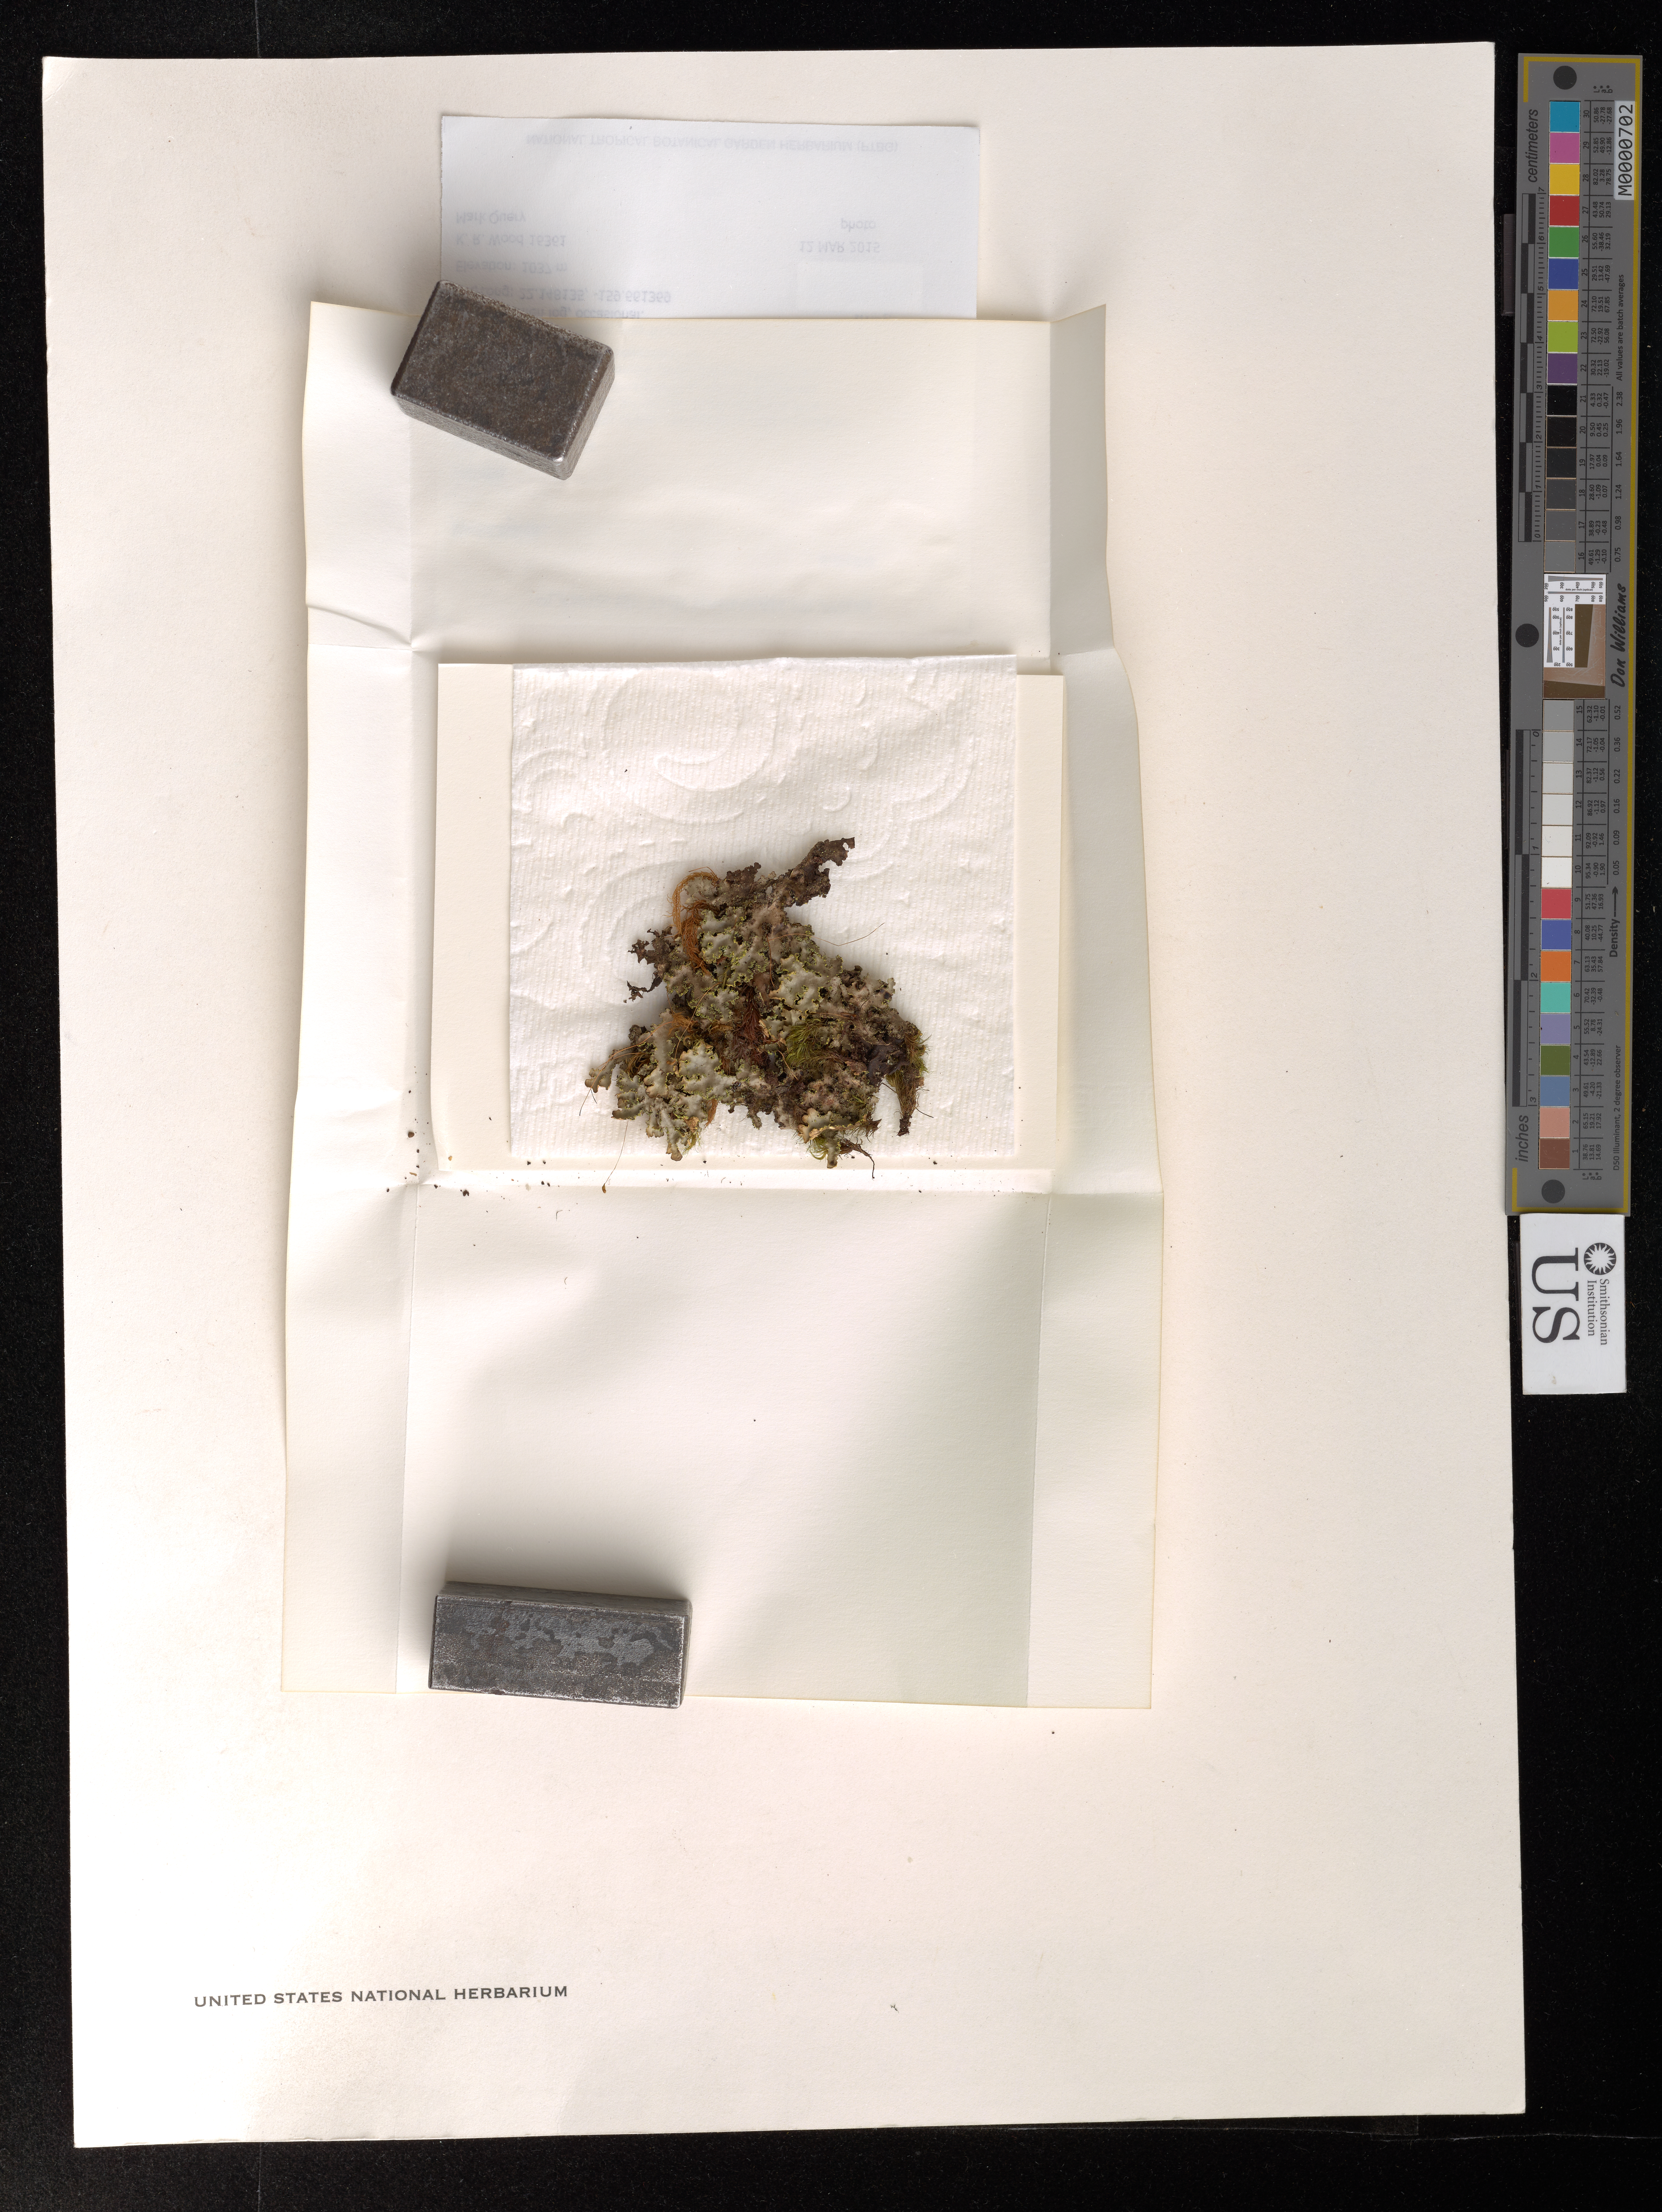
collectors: K. R. Wood & M. Query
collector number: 16361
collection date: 2015-03-12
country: United States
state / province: Hawaii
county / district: Kauai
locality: Kauai Waimea District. Awaawapuhi, north facing slopes.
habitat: Metrosideros-Acacia montane mesic forest.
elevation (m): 1037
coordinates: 22.148135, -159.661369